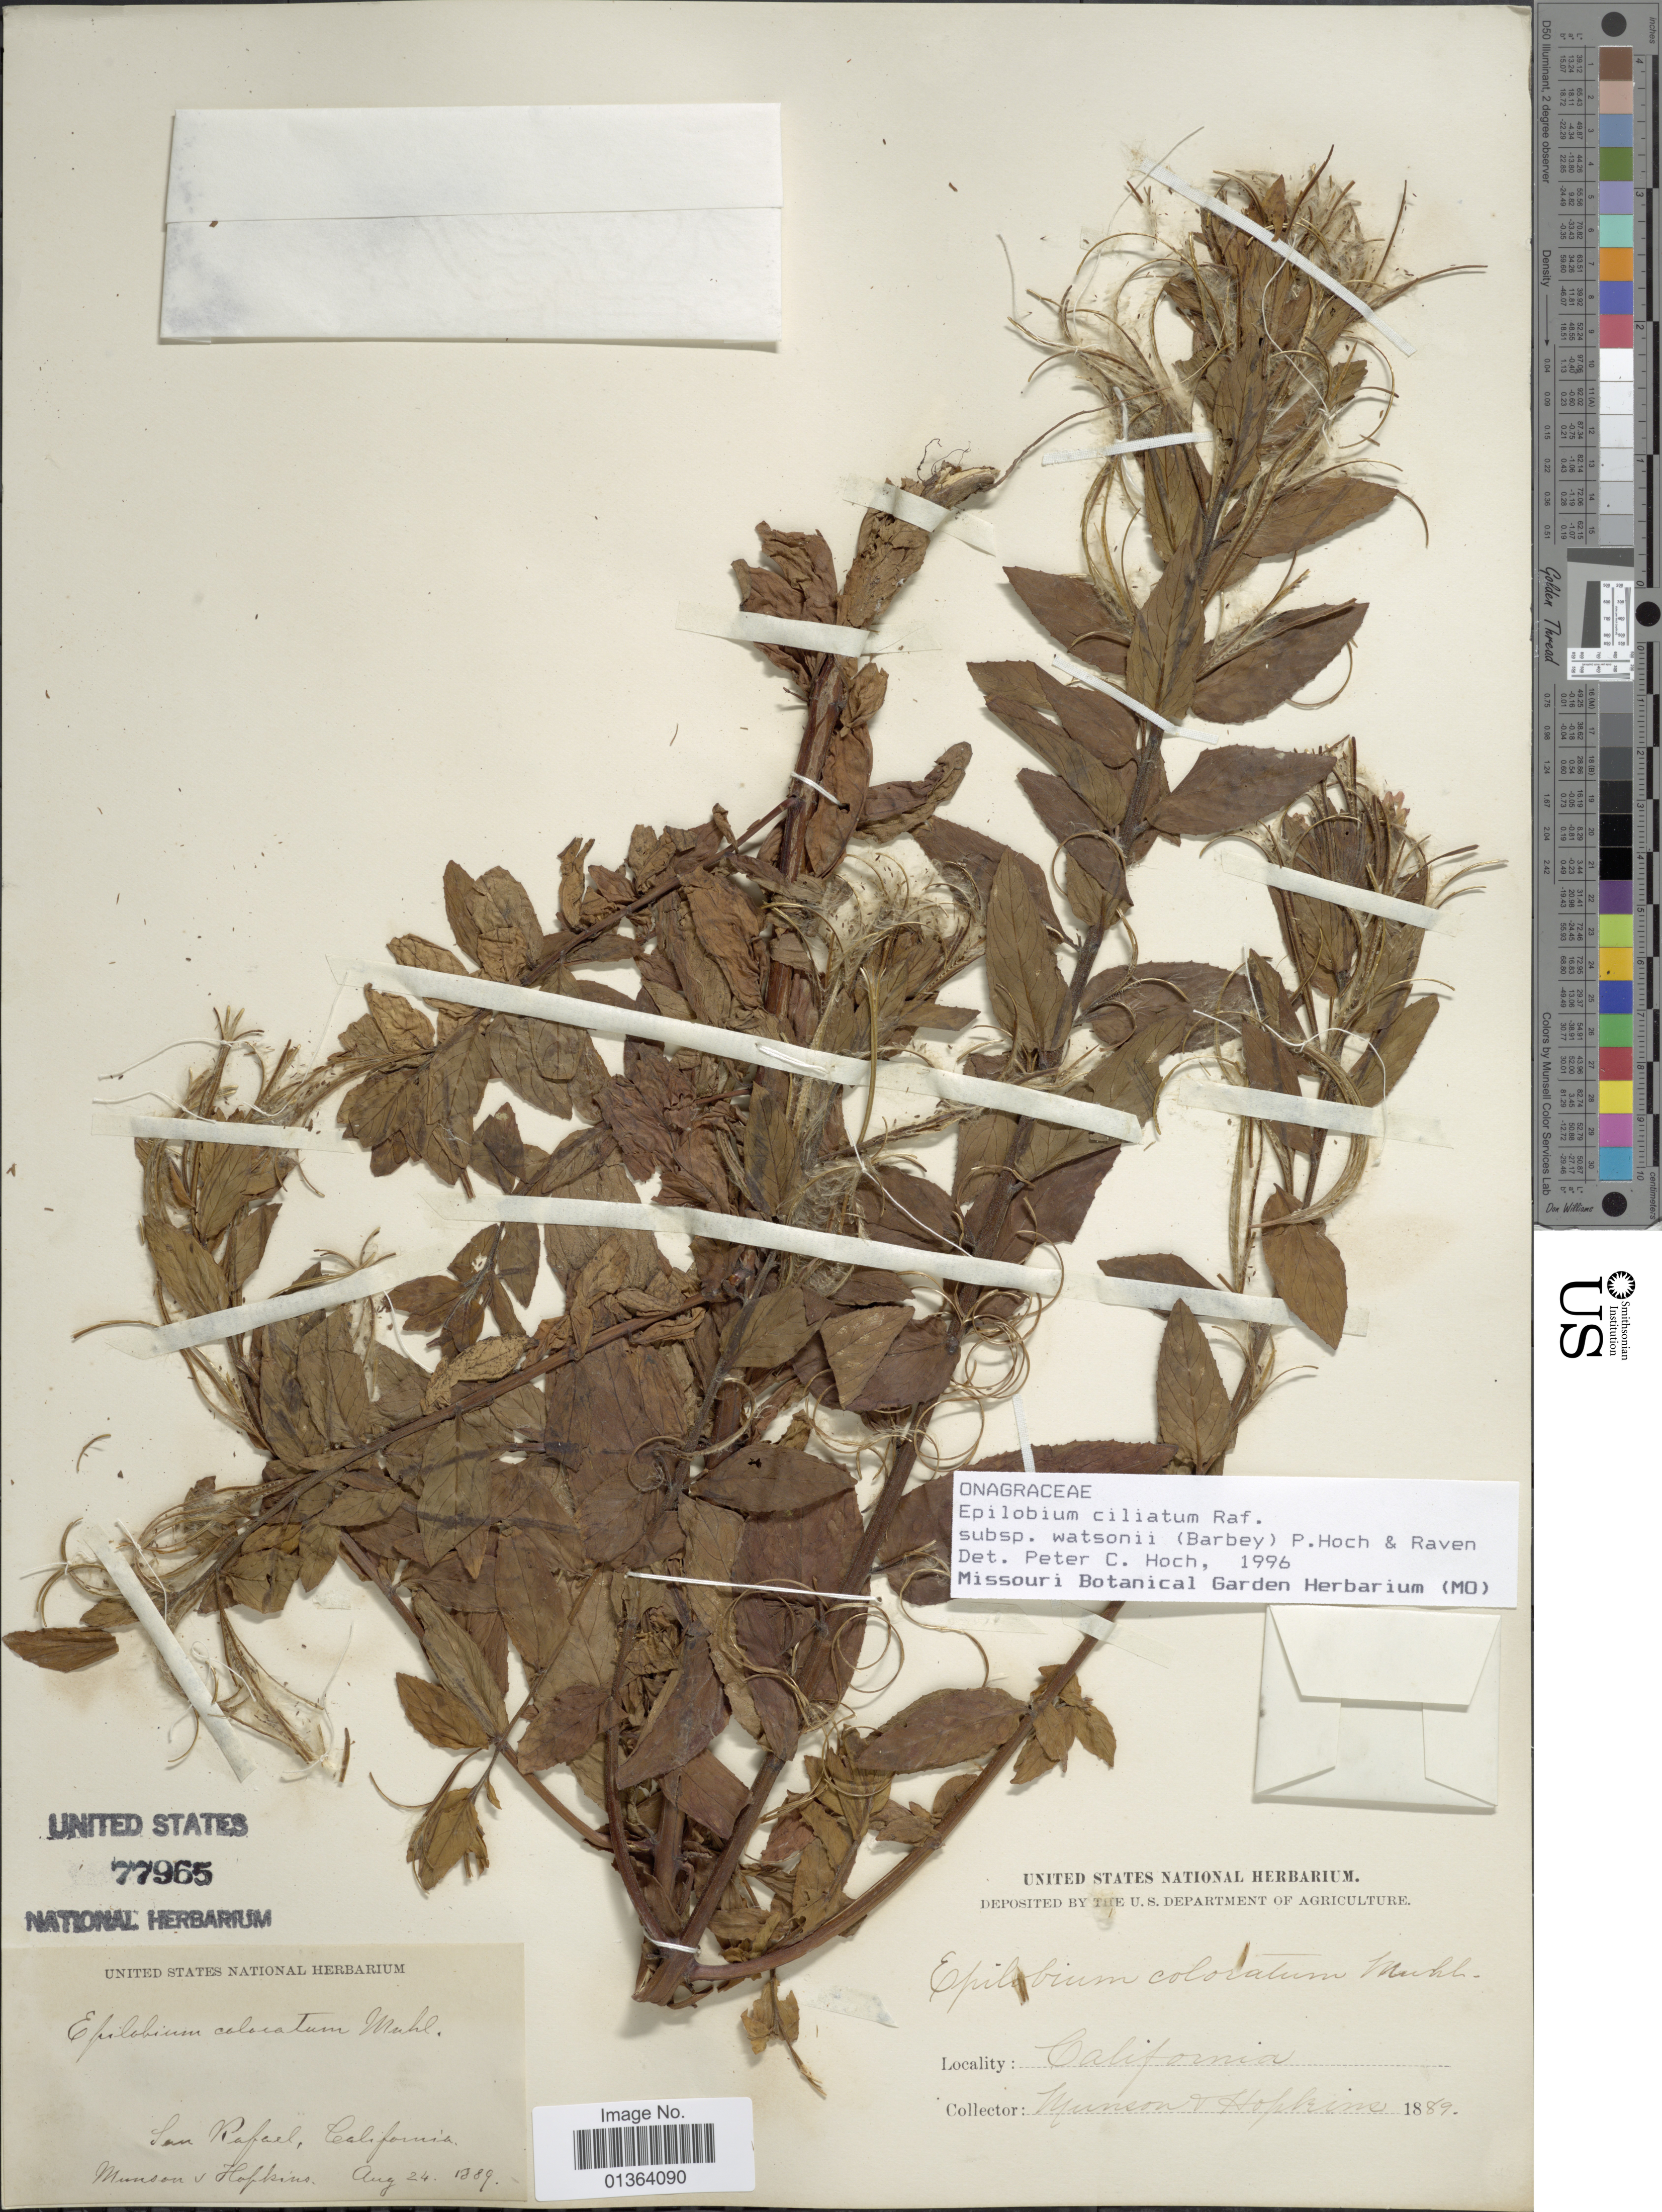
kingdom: Plantae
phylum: Tracheophyta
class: Magnoliopsida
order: Myrtales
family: Onagraceae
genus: Epilobium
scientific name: Epilobium ciliatum subsp. watsonii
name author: (Barbey) Hoch & P.H. Raven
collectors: Munson & -. Hopkins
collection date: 1889-08-24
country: United States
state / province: California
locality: San Rafael.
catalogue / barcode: US 77965